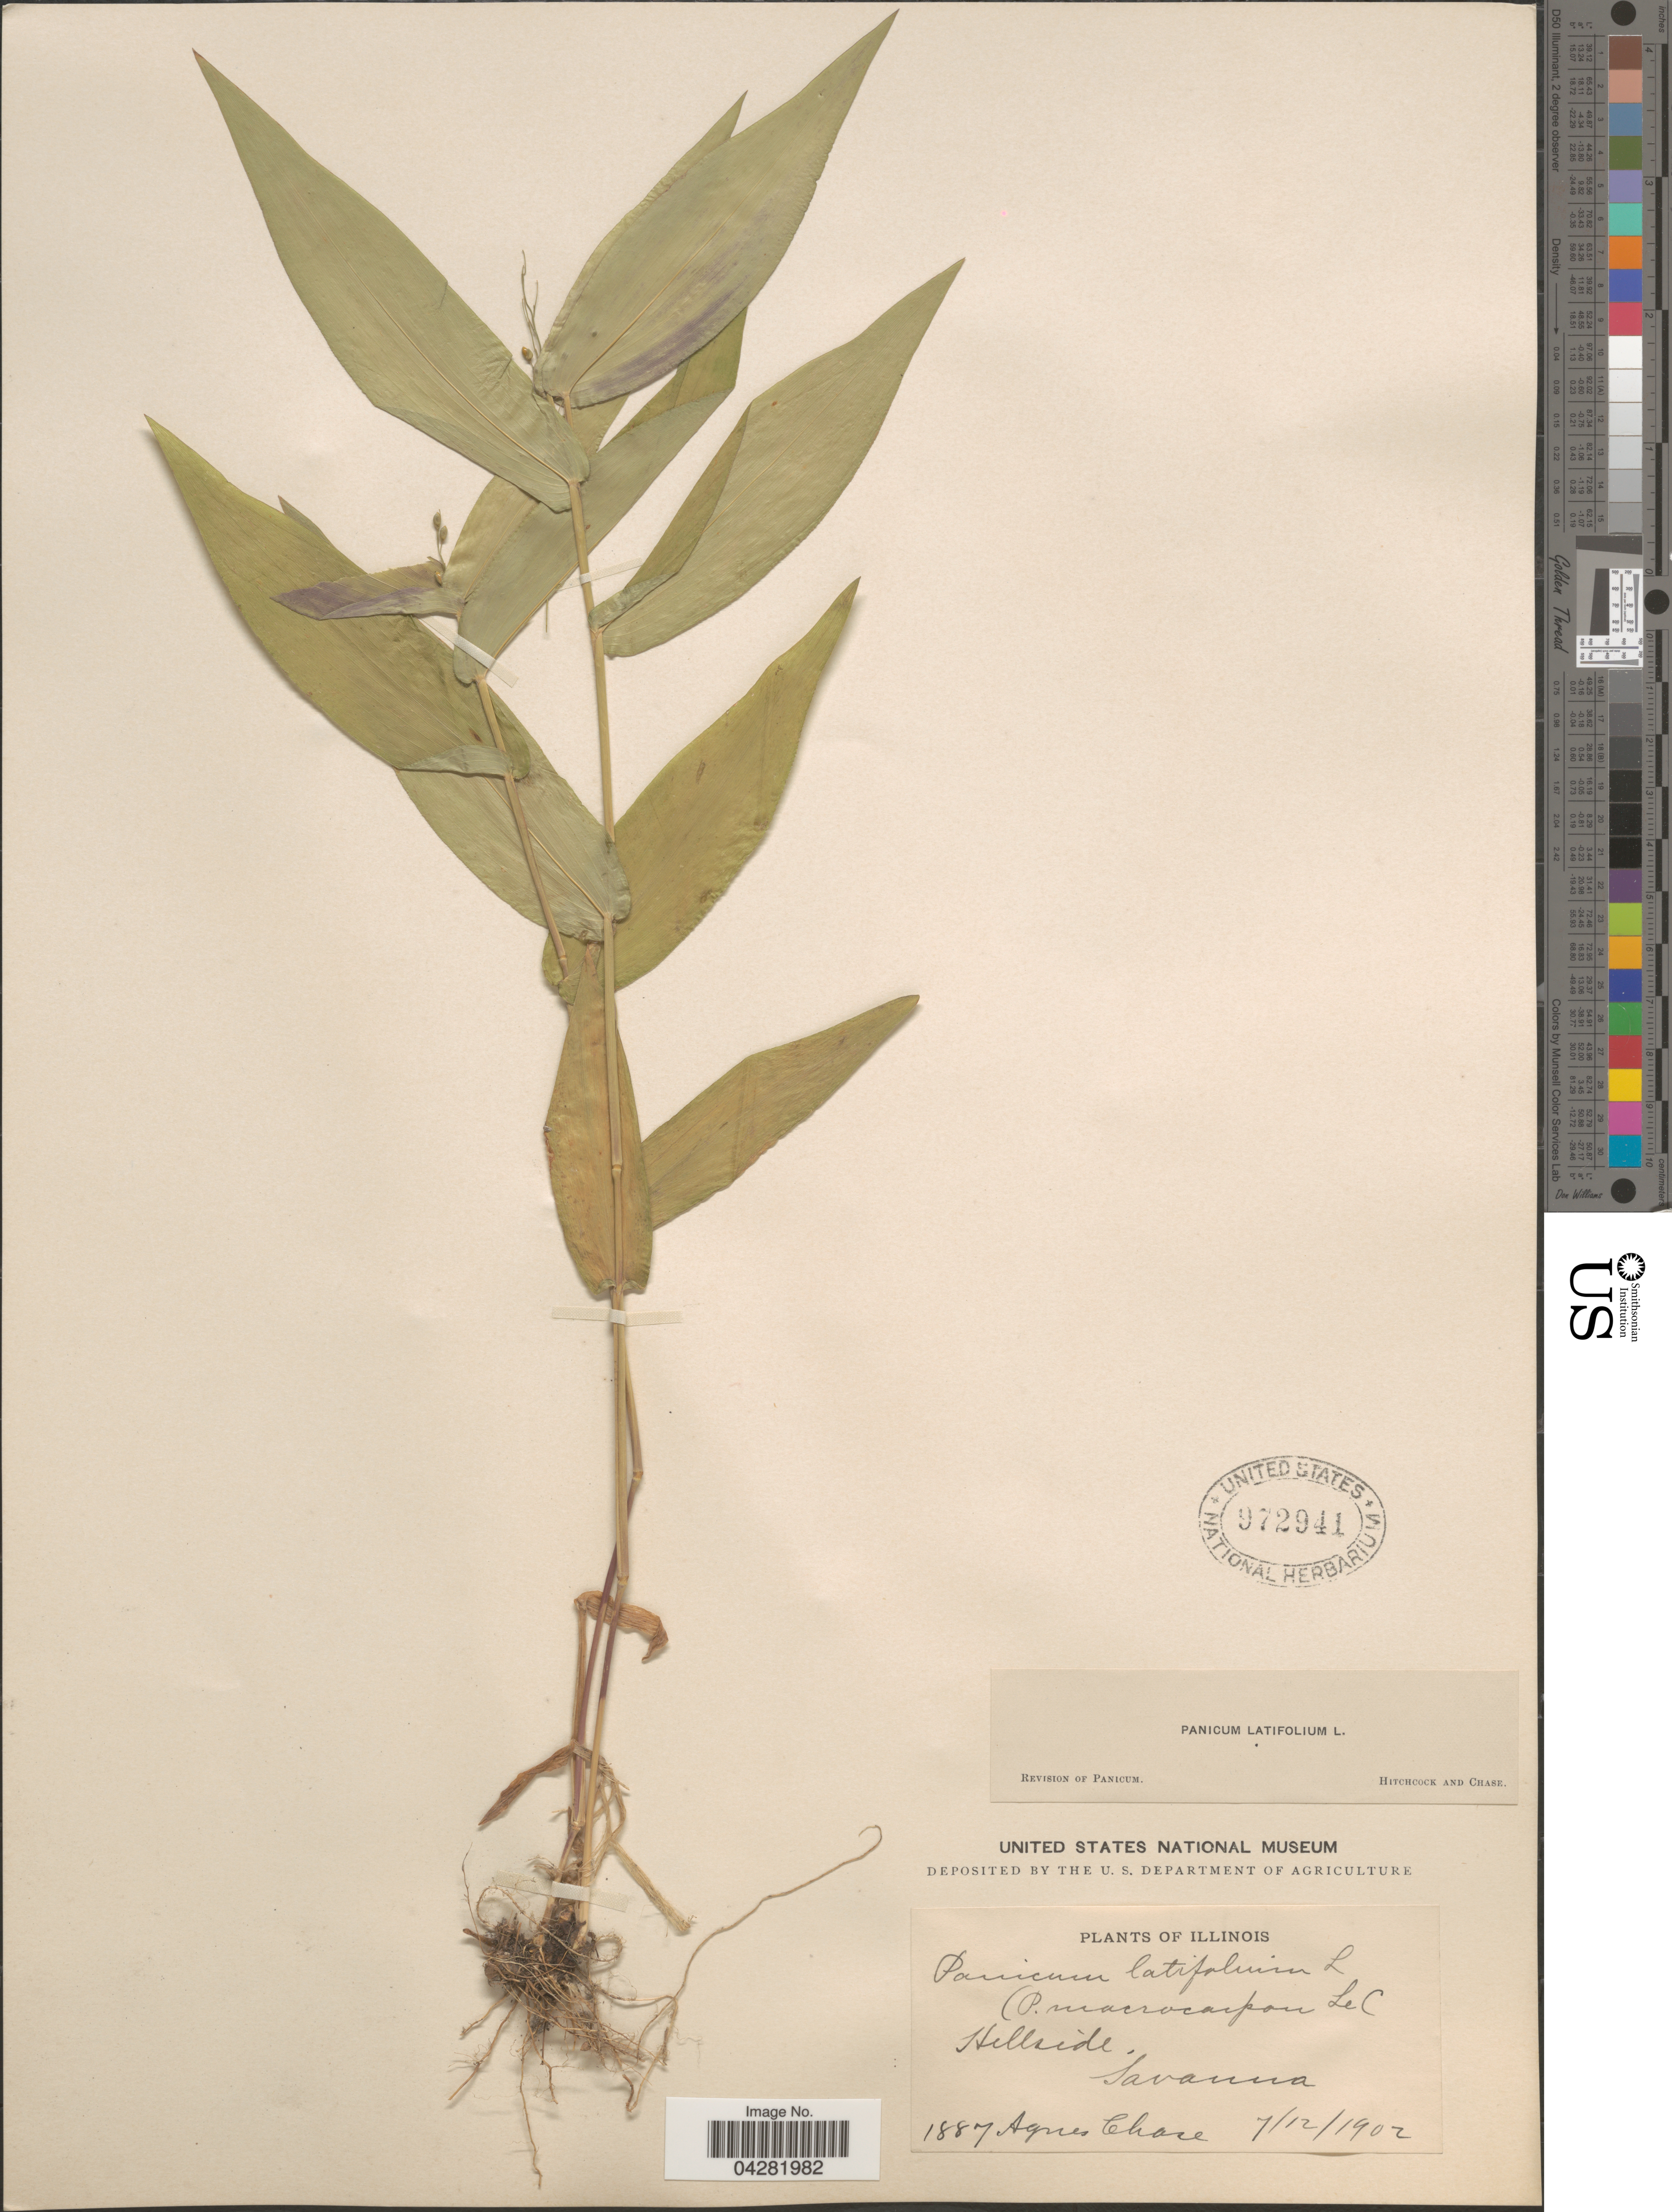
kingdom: Plantae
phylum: Tracheophyta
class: Liliopsida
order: Poales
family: Poaceae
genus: Dichanthelium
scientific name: Dichanthelium latifolium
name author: (L.) Harvill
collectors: A. Chase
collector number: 1887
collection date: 1902-07-12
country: United States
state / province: Illinois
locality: Hillside, Savanna.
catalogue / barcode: US 972941